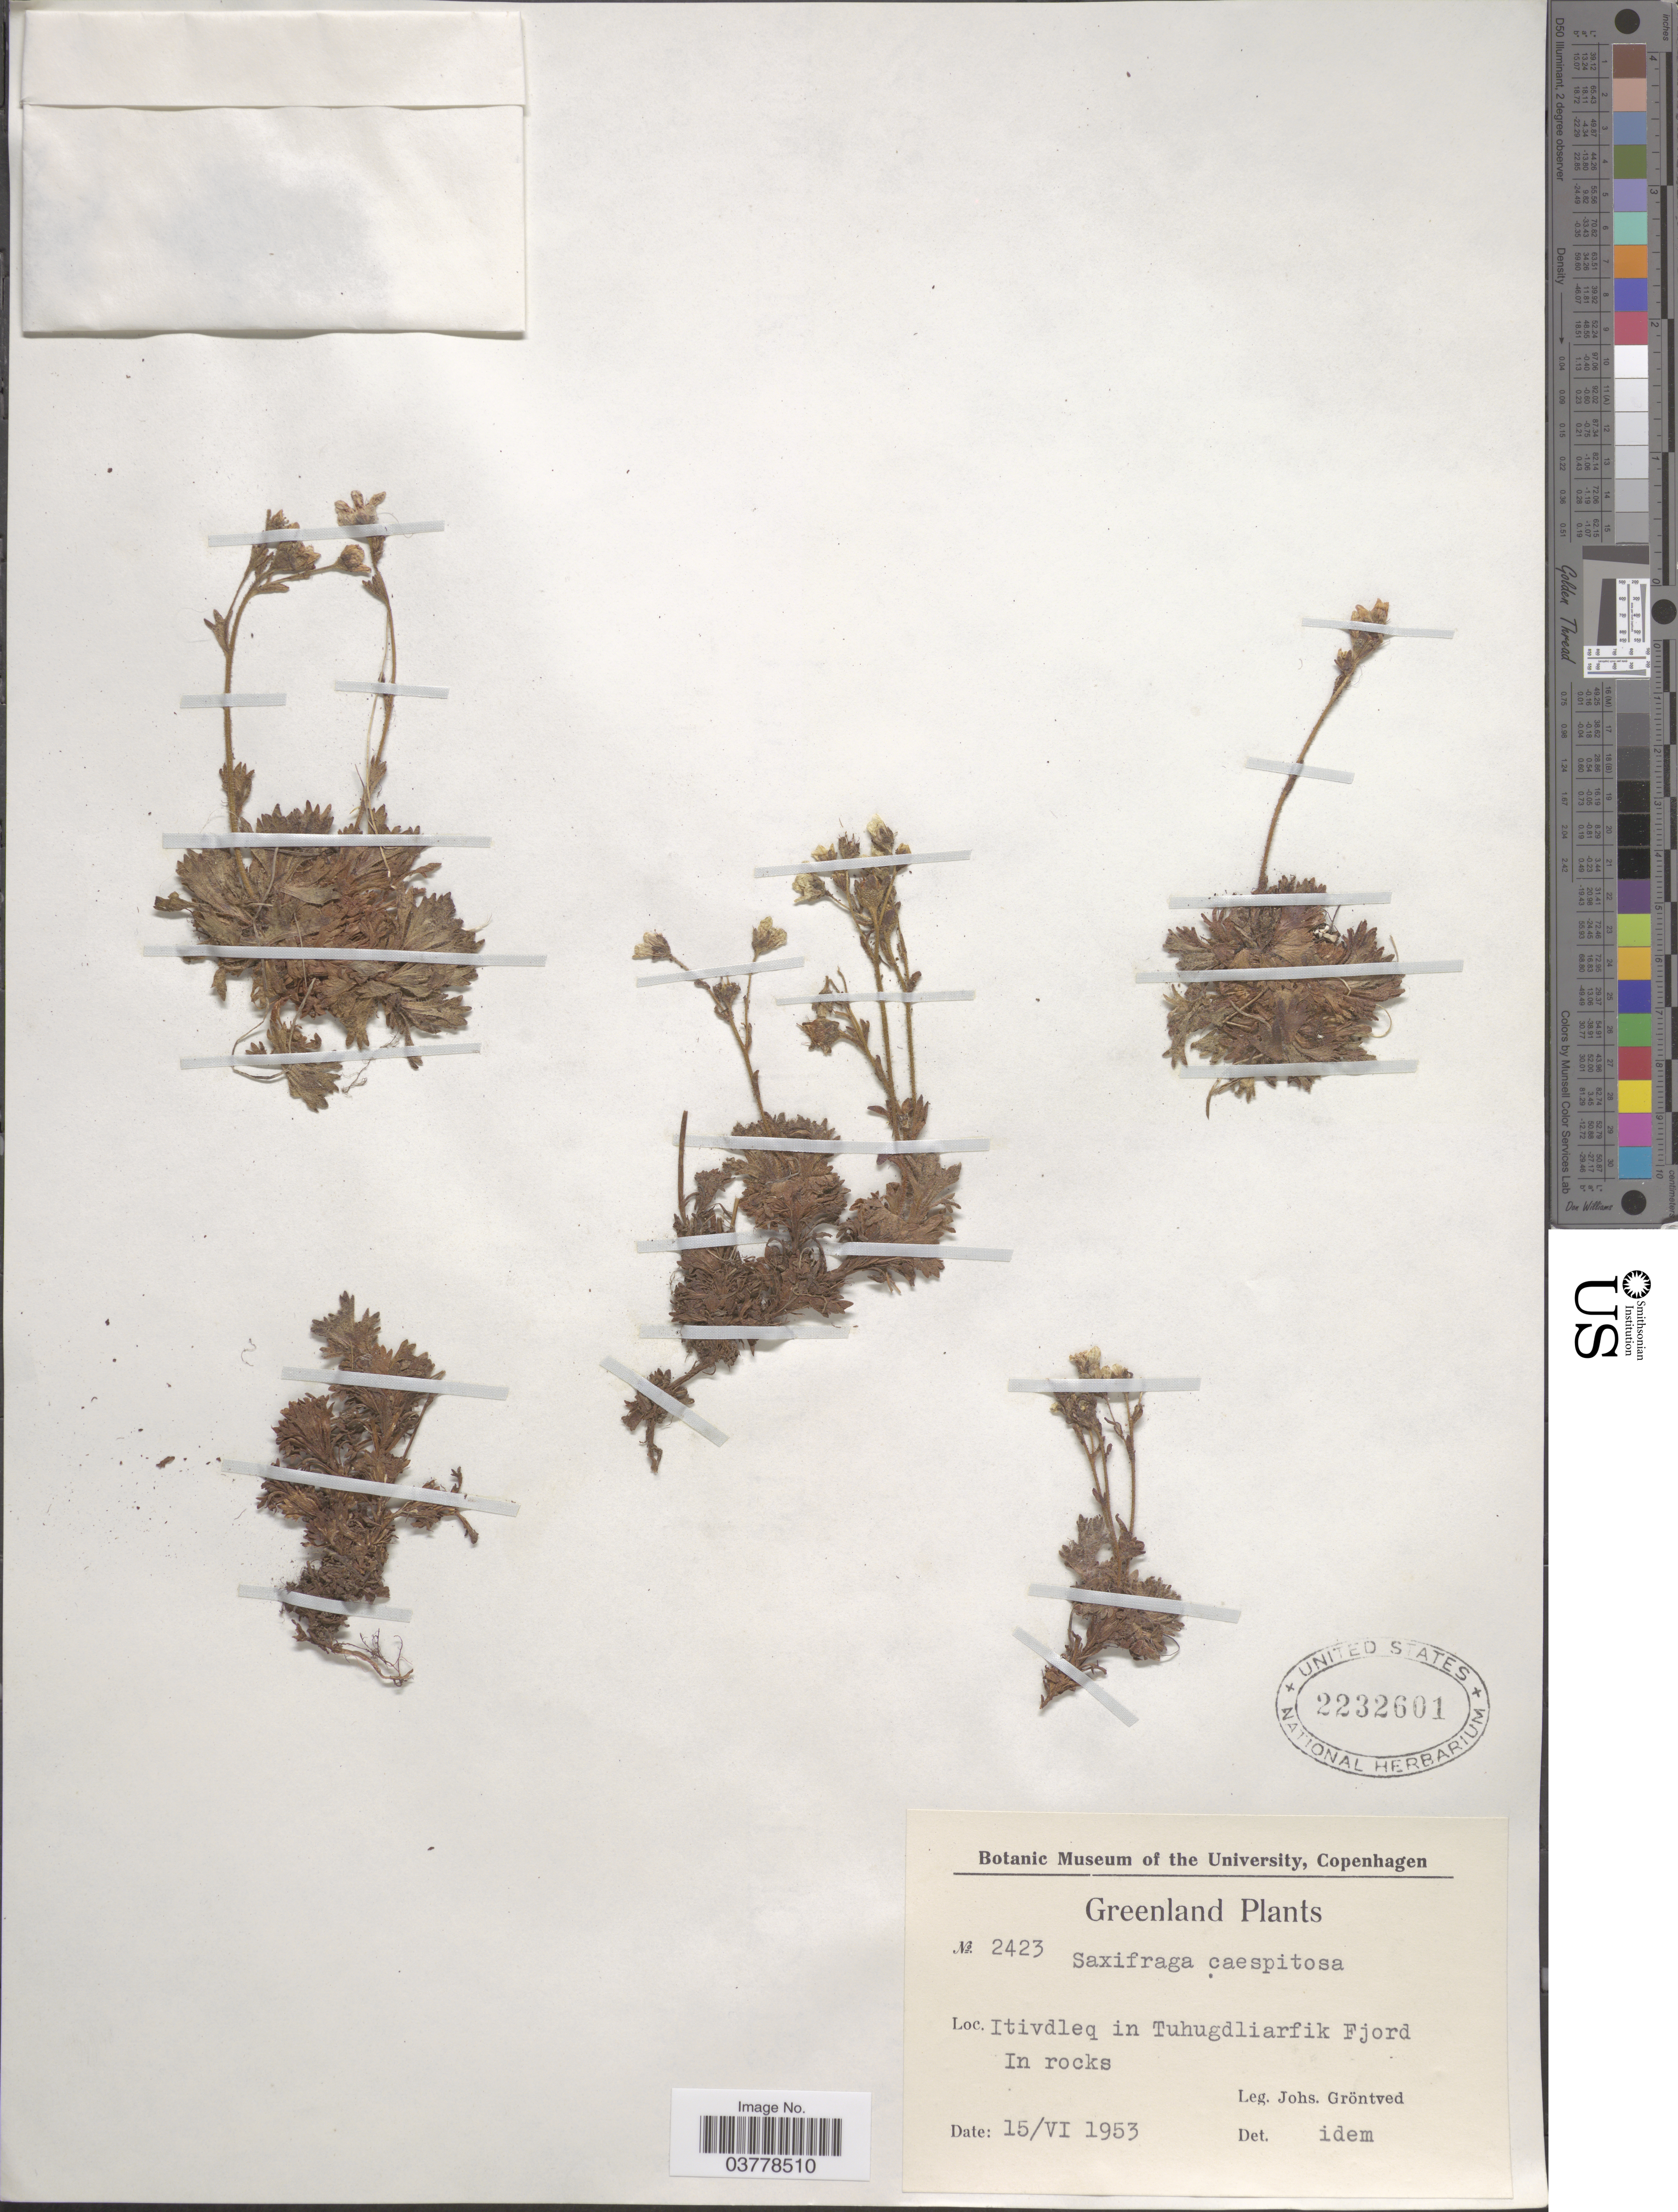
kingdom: Plantae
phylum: Tracheophyta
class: Magnoliopsida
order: Saxifragales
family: Saxifragaceae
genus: Saxifraga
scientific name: Saxifraga caespitosa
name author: L.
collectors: J. Gröntved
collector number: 2423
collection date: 1953-06-15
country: Greenland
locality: Itivdleq in Tuhugdliarfik Fjord.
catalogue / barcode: US 2232601